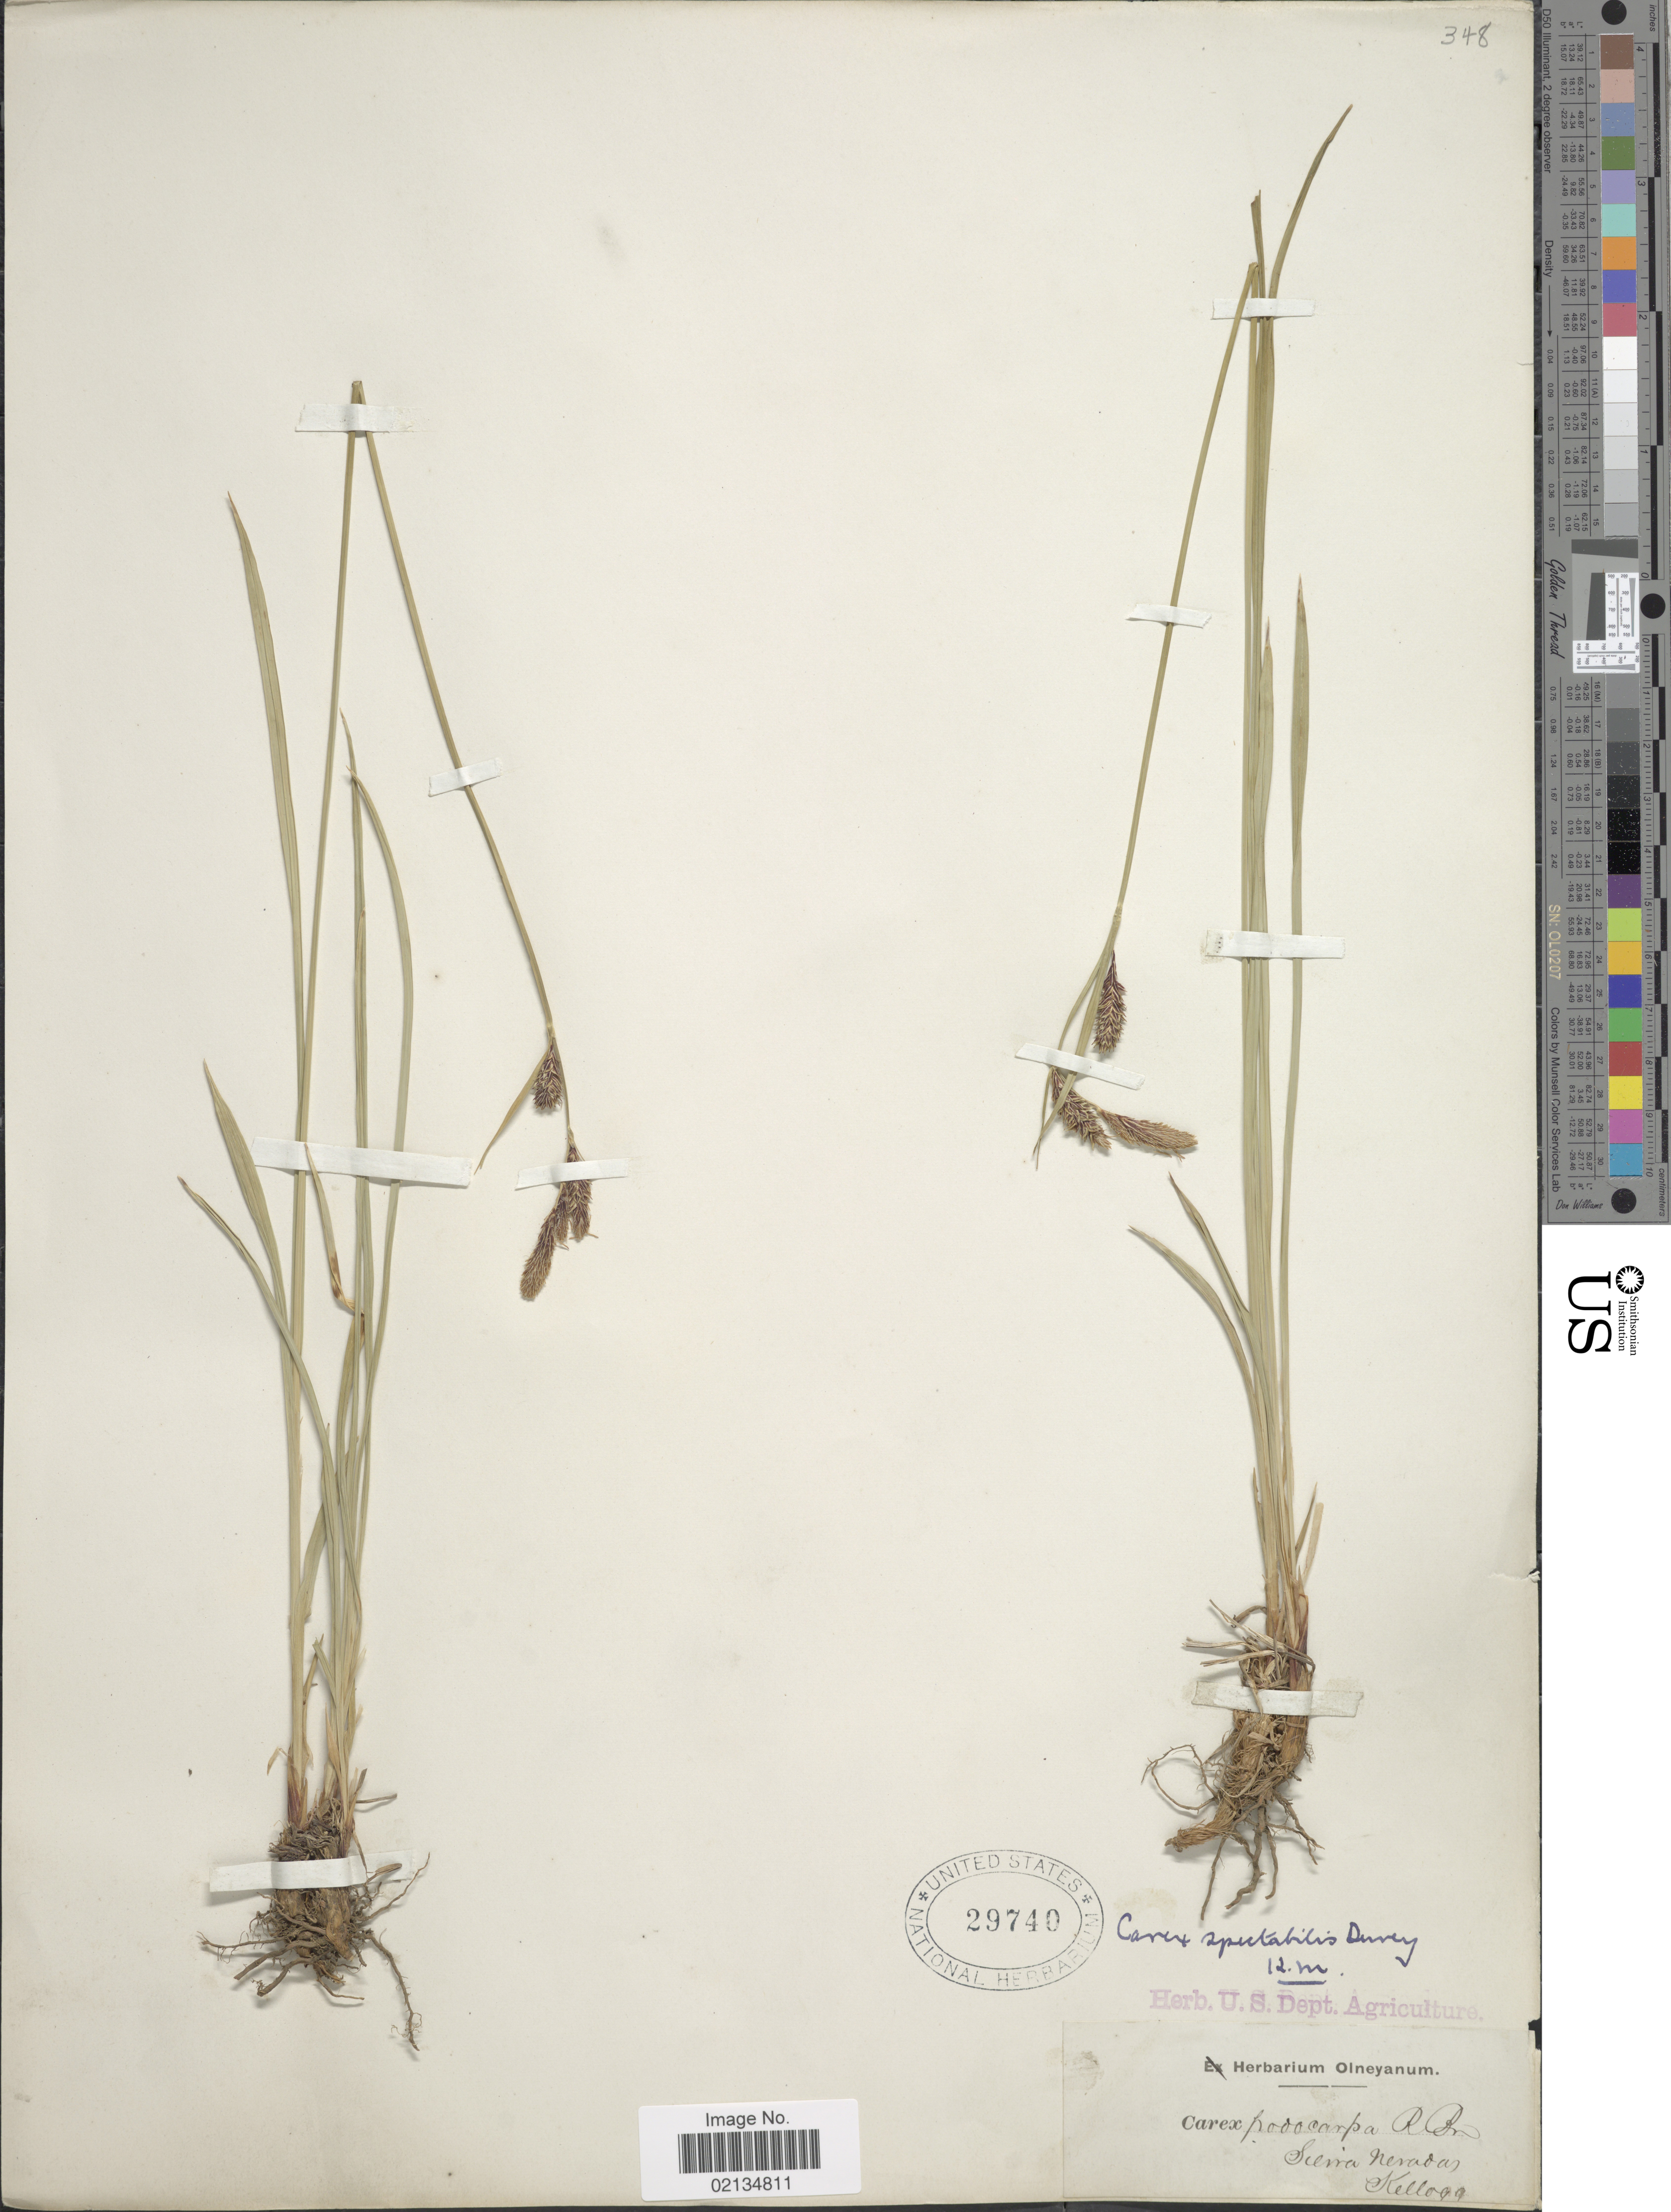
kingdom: Plantae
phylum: Tracheophyta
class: Liliopsida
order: Poales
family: Cyperaceae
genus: Carex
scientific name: Carex spectabilis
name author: Dewey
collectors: -- Kellogg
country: United States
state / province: California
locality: Sierra Nevadas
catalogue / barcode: US 29740